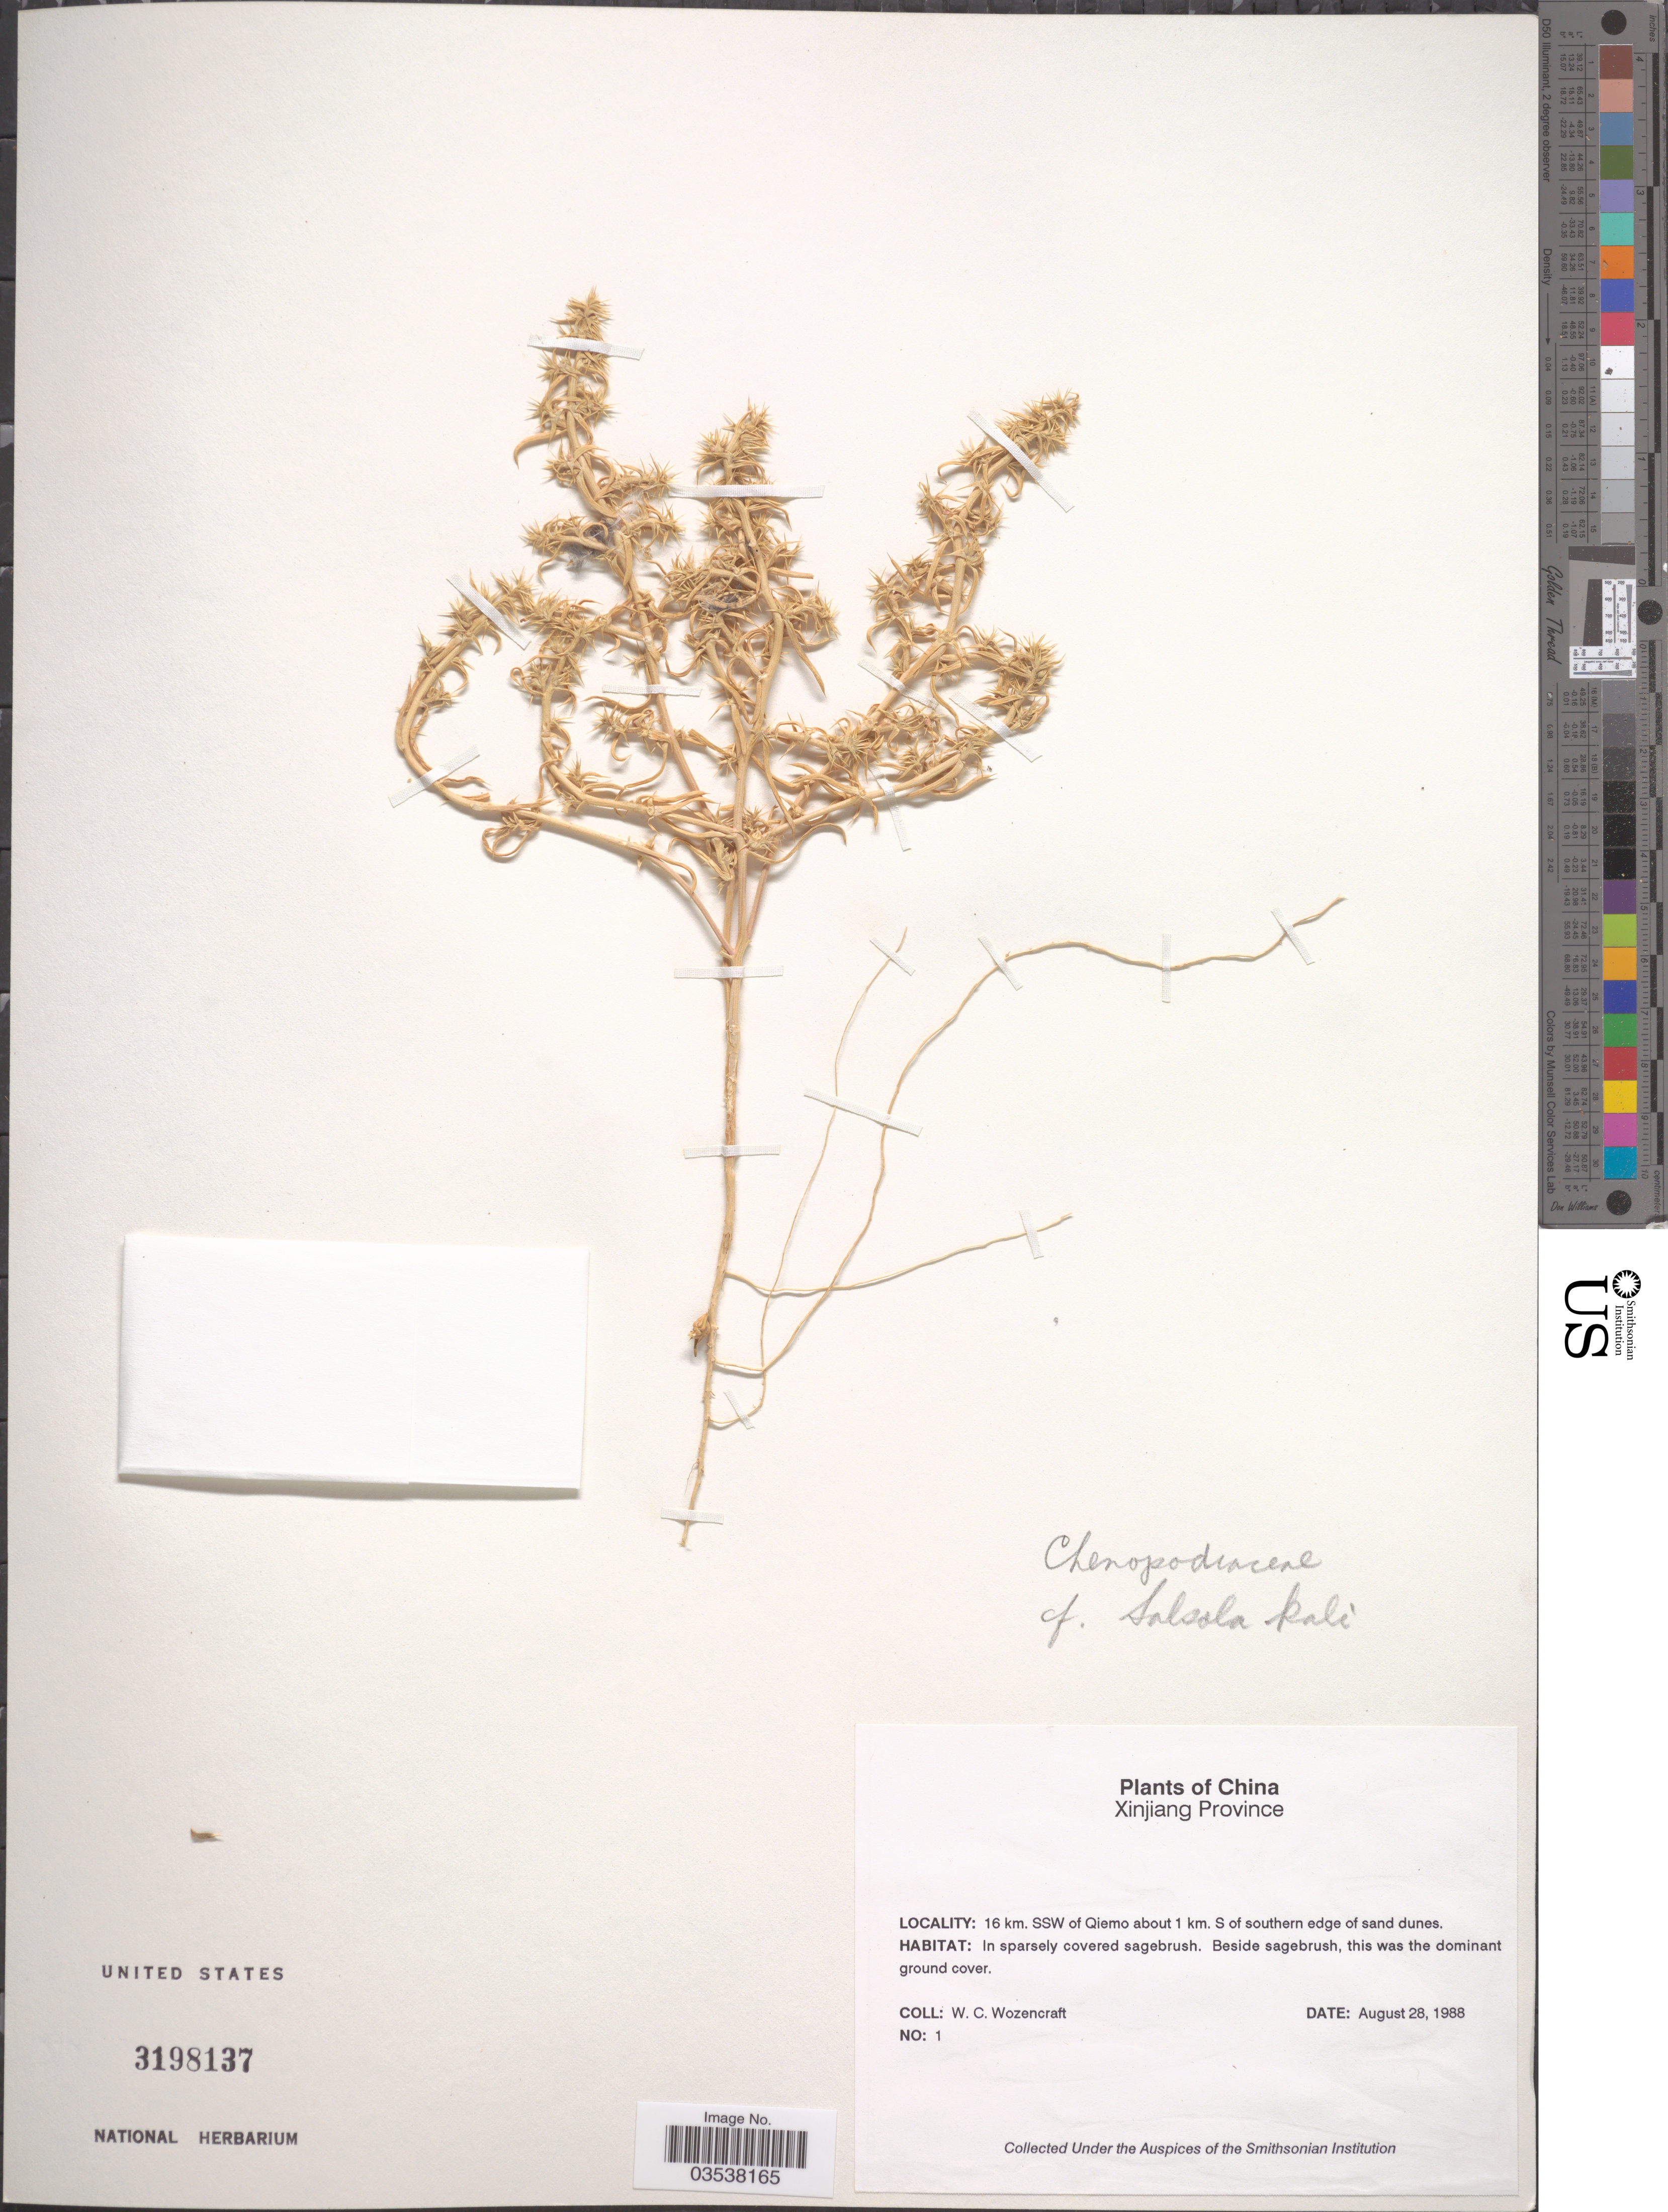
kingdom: Plantae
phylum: Tracheophyta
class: Magnoliopsida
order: Caryophyllales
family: Amaranthaceae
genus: Salsola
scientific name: Salsola kali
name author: L.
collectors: W. Wozencraft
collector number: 1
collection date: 1988-08-28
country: China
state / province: Xinjiang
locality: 16 km. SSW of Qiemo about 1 km. S of southern edge of sand dunes.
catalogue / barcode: US 3198137